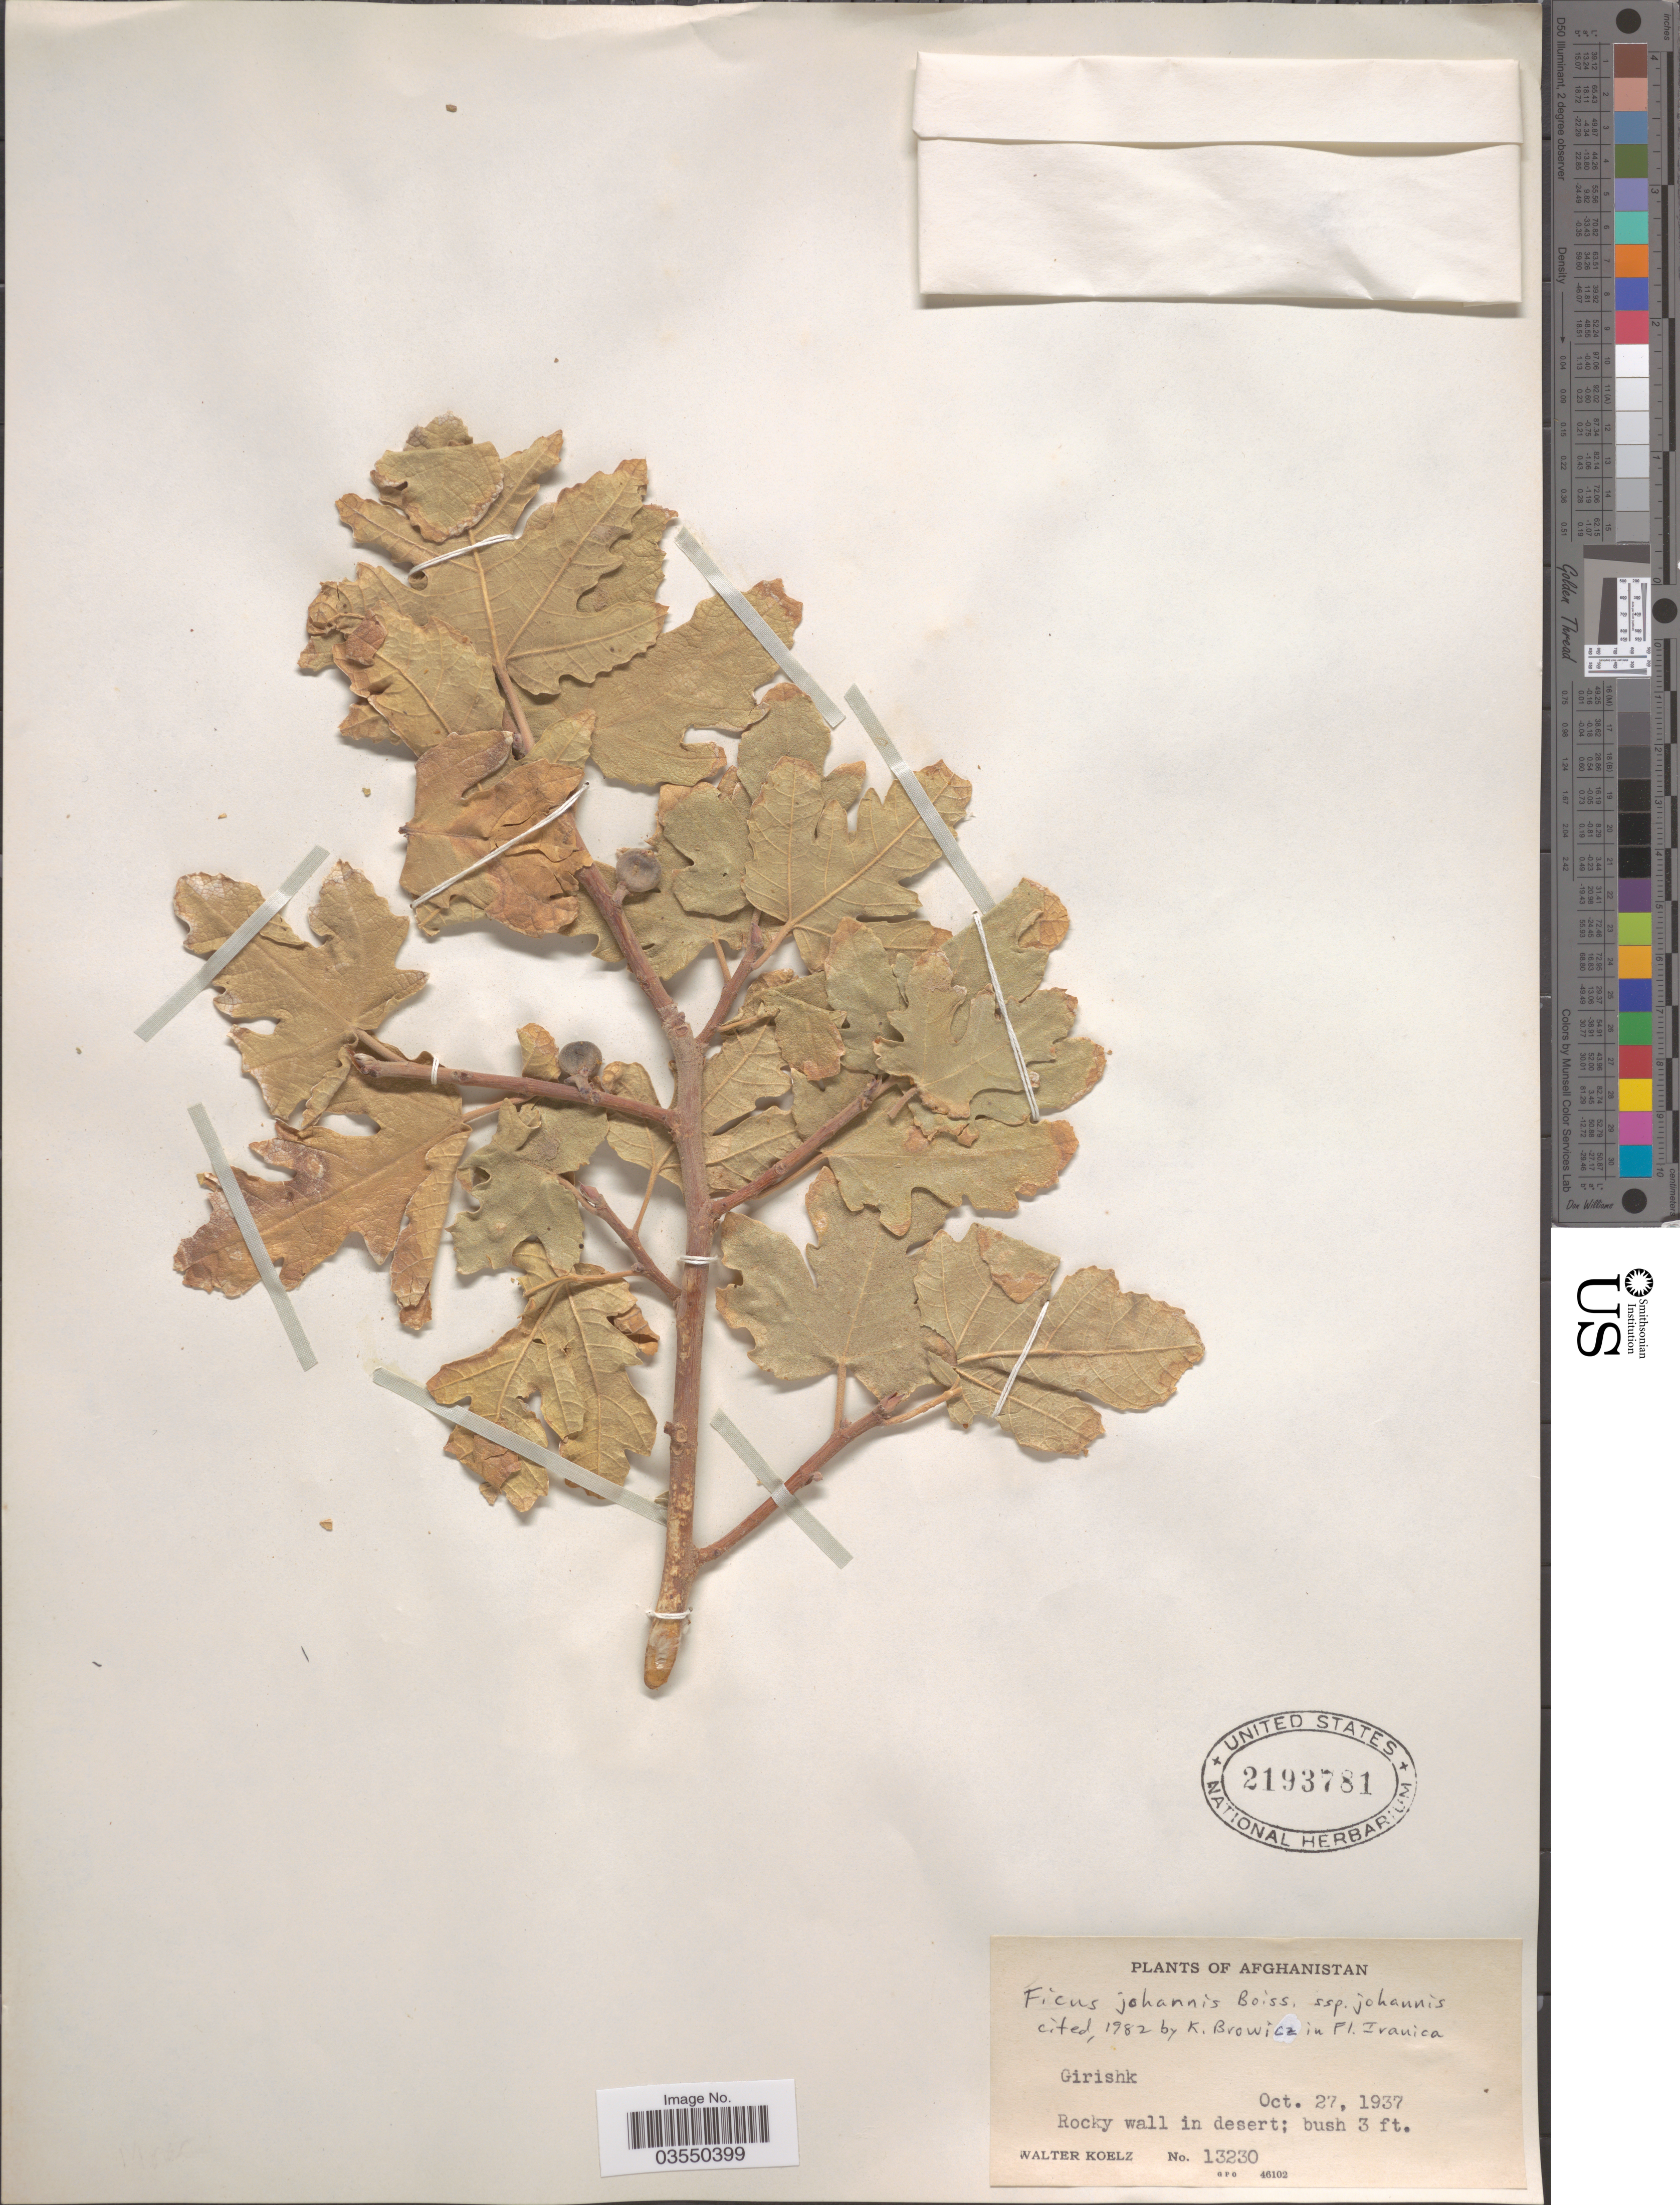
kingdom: Plantae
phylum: Tracheophyta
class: Magnoliopsida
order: Rosales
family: Moraceae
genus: Ficus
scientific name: Ficus johannis subsp. johannis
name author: Boiss.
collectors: W. N. Koelz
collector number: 13230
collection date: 1937-10-27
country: Afghanistan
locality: Girishk.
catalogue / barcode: US 2193781